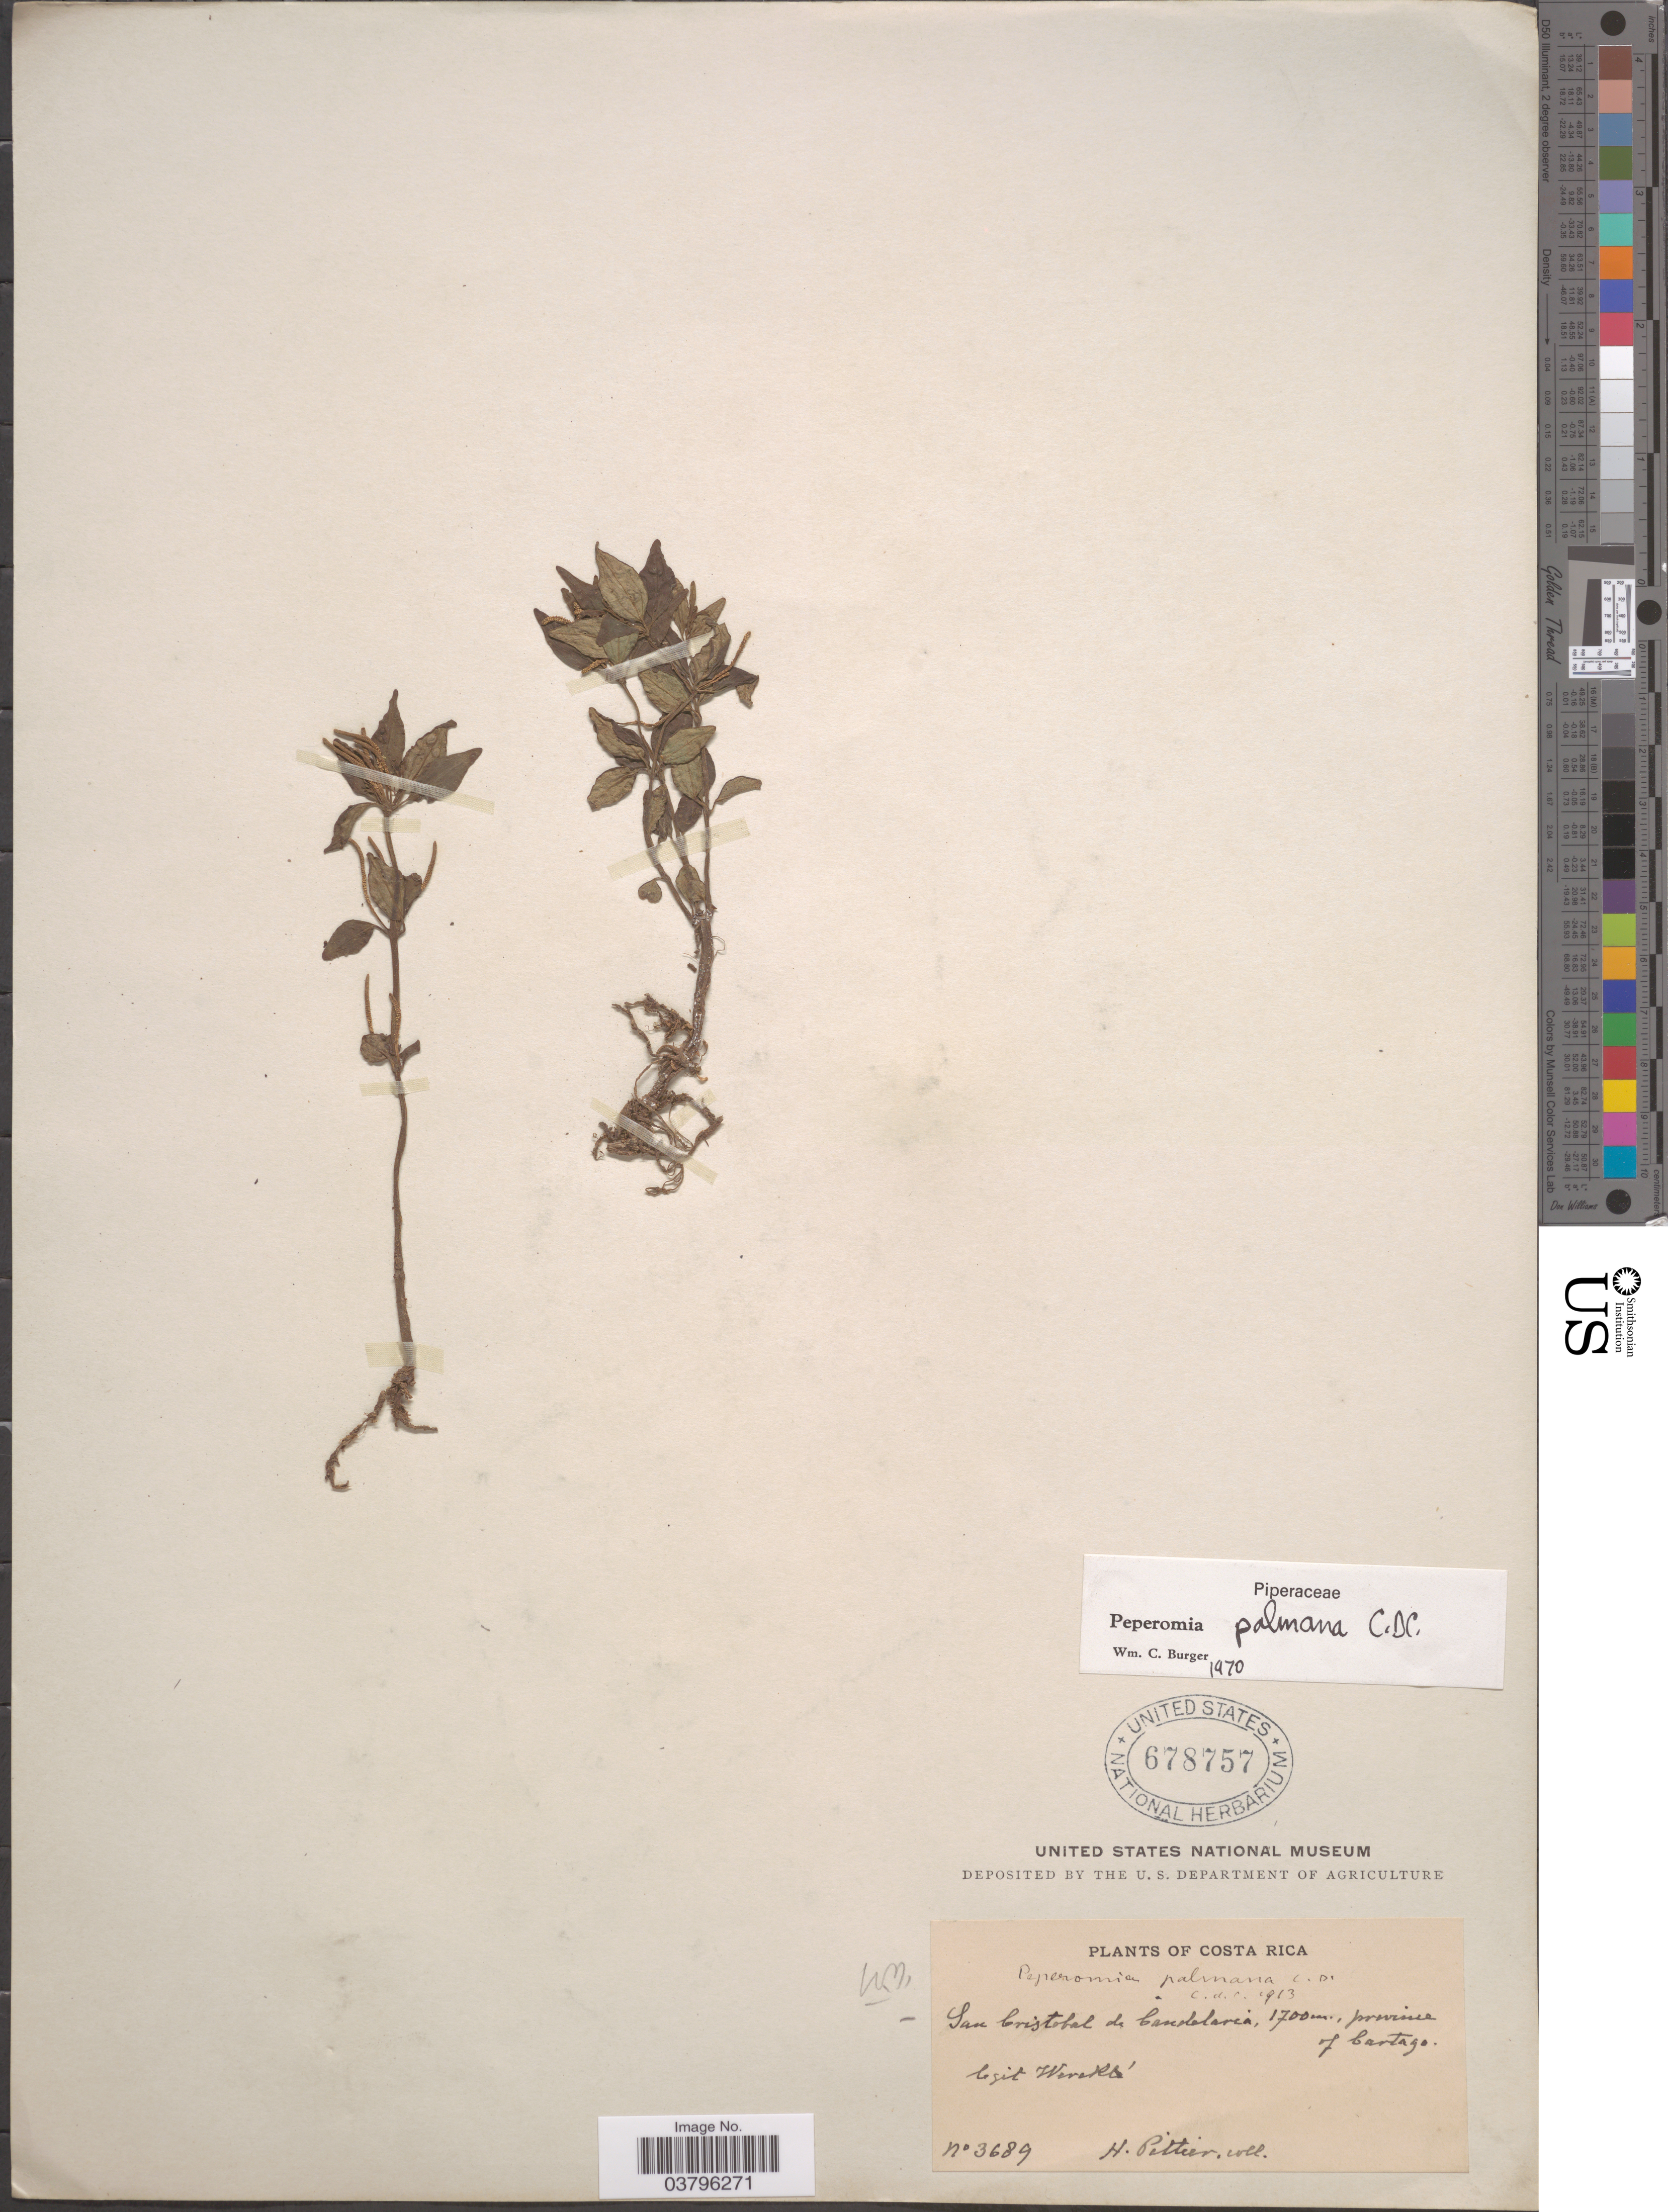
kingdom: Plantae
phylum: Tracheophyta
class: Magnoliopsida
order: Piperales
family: Piperaceae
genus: Peperomia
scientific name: Peperomia palmana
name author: C. DC.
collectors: Wercklé & H. F. Pittier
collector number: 3689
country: Costa Rica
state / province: Cartago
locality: San Cristobal de Candelaria.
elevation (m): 1700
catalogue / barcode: US 678757